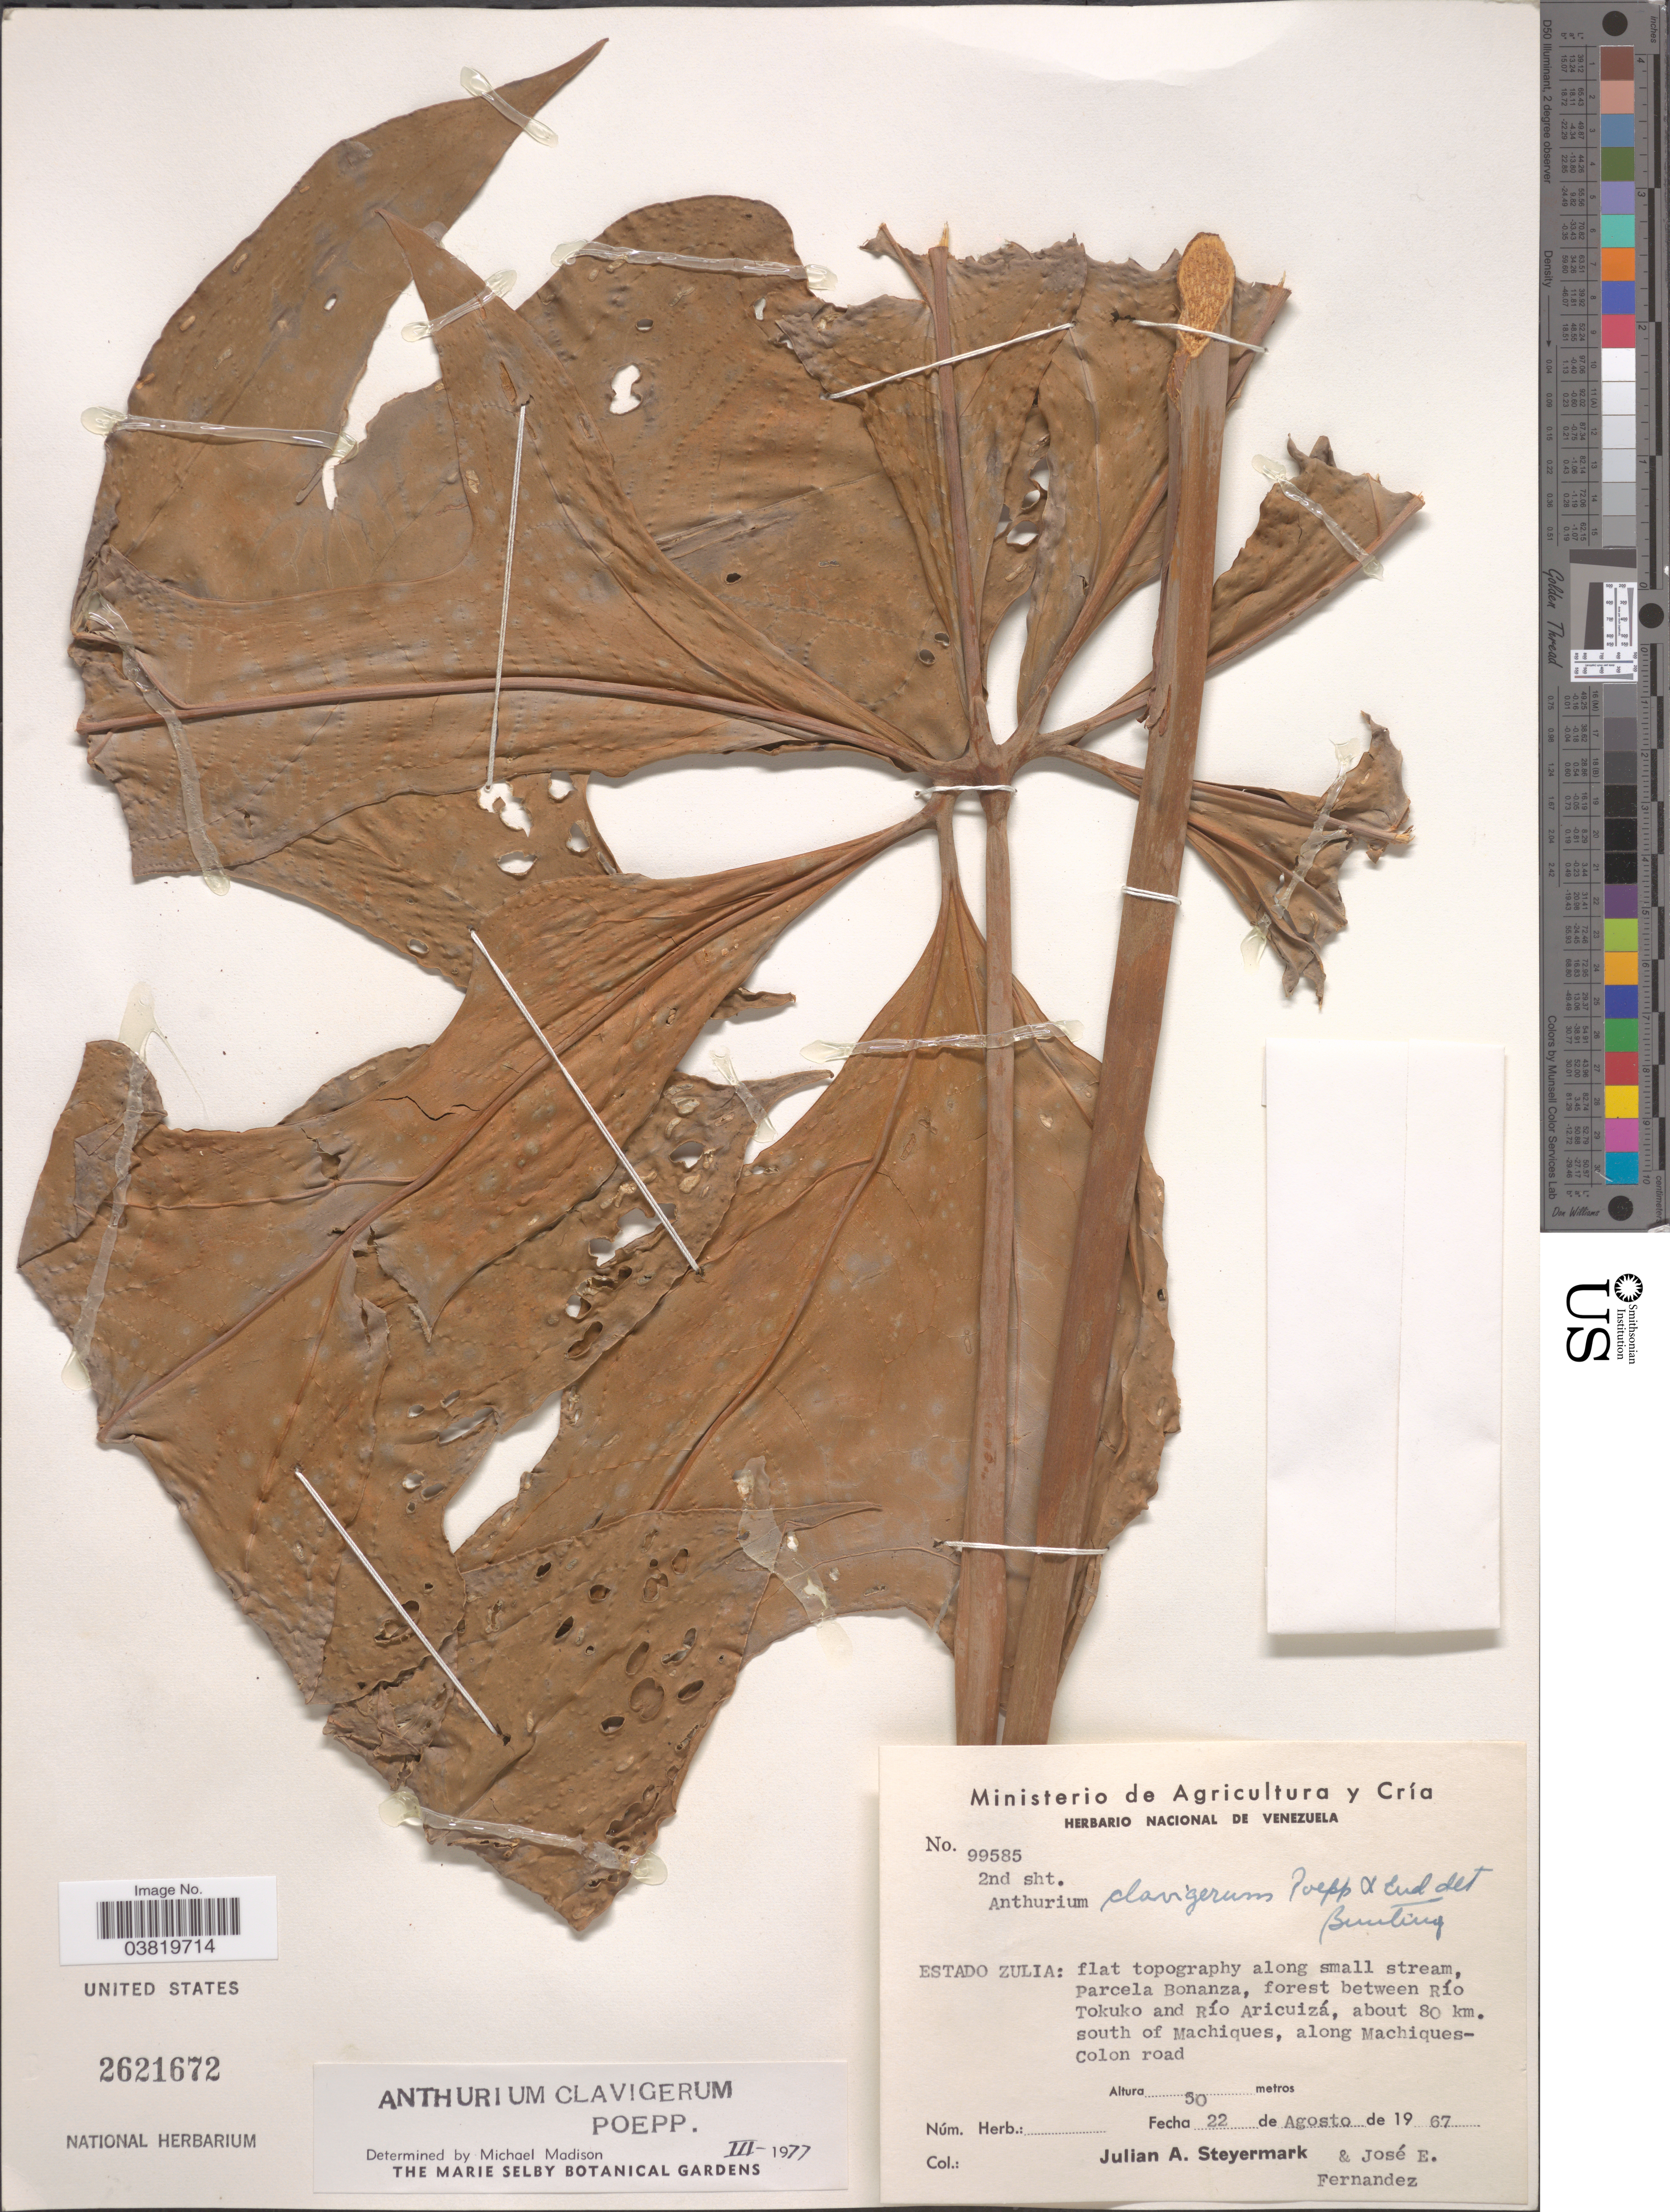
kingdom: Plantae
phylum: Tracheophyta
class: Liliopsida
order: Alismatales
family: Araceae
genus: Anthurium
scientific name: Anthurium clavigerum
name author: Poepp. & Endl.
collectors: J. Steyermark & J. Fernández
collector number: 99585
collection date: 1967-08-22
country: Venezuela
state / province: Zulia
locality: Flat topography along small stream, Parcela Bonanza, forest between Río Tokuko and Río Aricuizá, about 80 km. south of Machiques, along Machiques-Colon road.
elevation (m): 50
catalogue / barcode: US 2621672